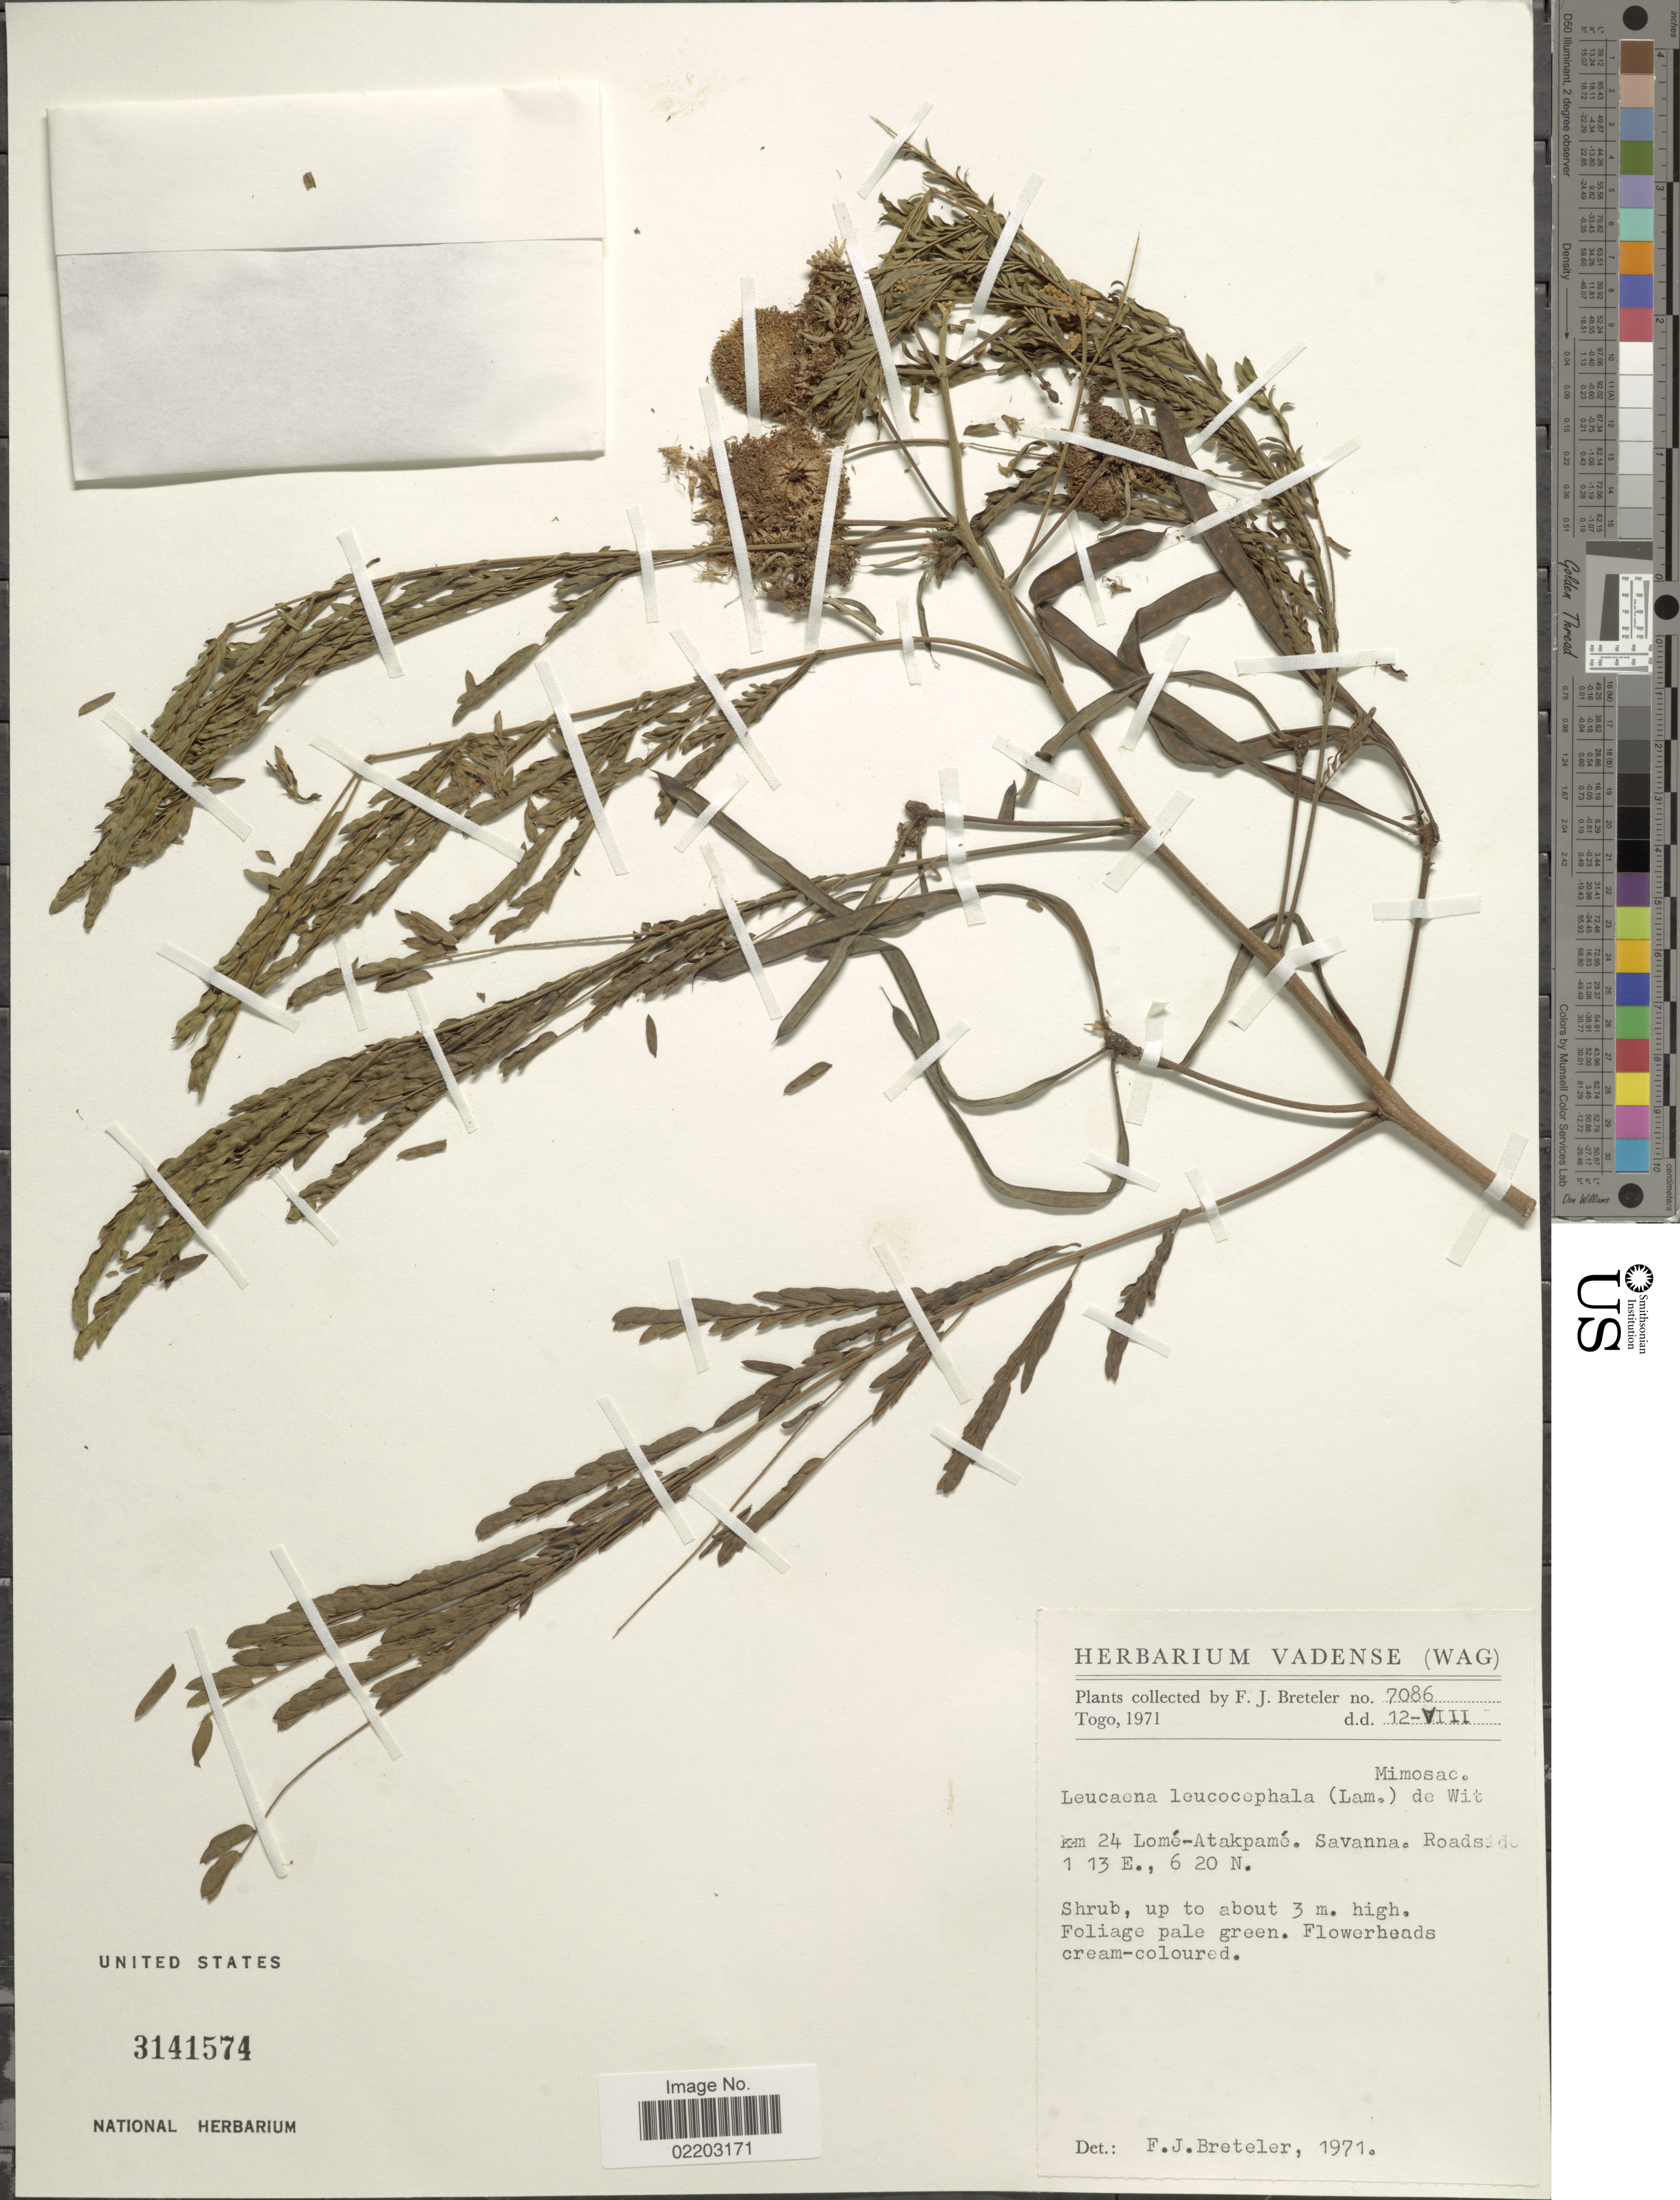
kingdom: Plantae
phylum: Tracheophyta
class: Magnoliopsida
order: Fabales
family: Fabaceae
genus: Leucaena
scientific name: Leucaena leucocephala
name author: (Lam.) de Wit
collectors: F. J. Breteler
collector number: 7086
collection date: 1971-08-12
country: Togo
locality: Km 24 Lomé-Atakpamé. Savanna.Roadside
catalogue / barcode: US 3141574